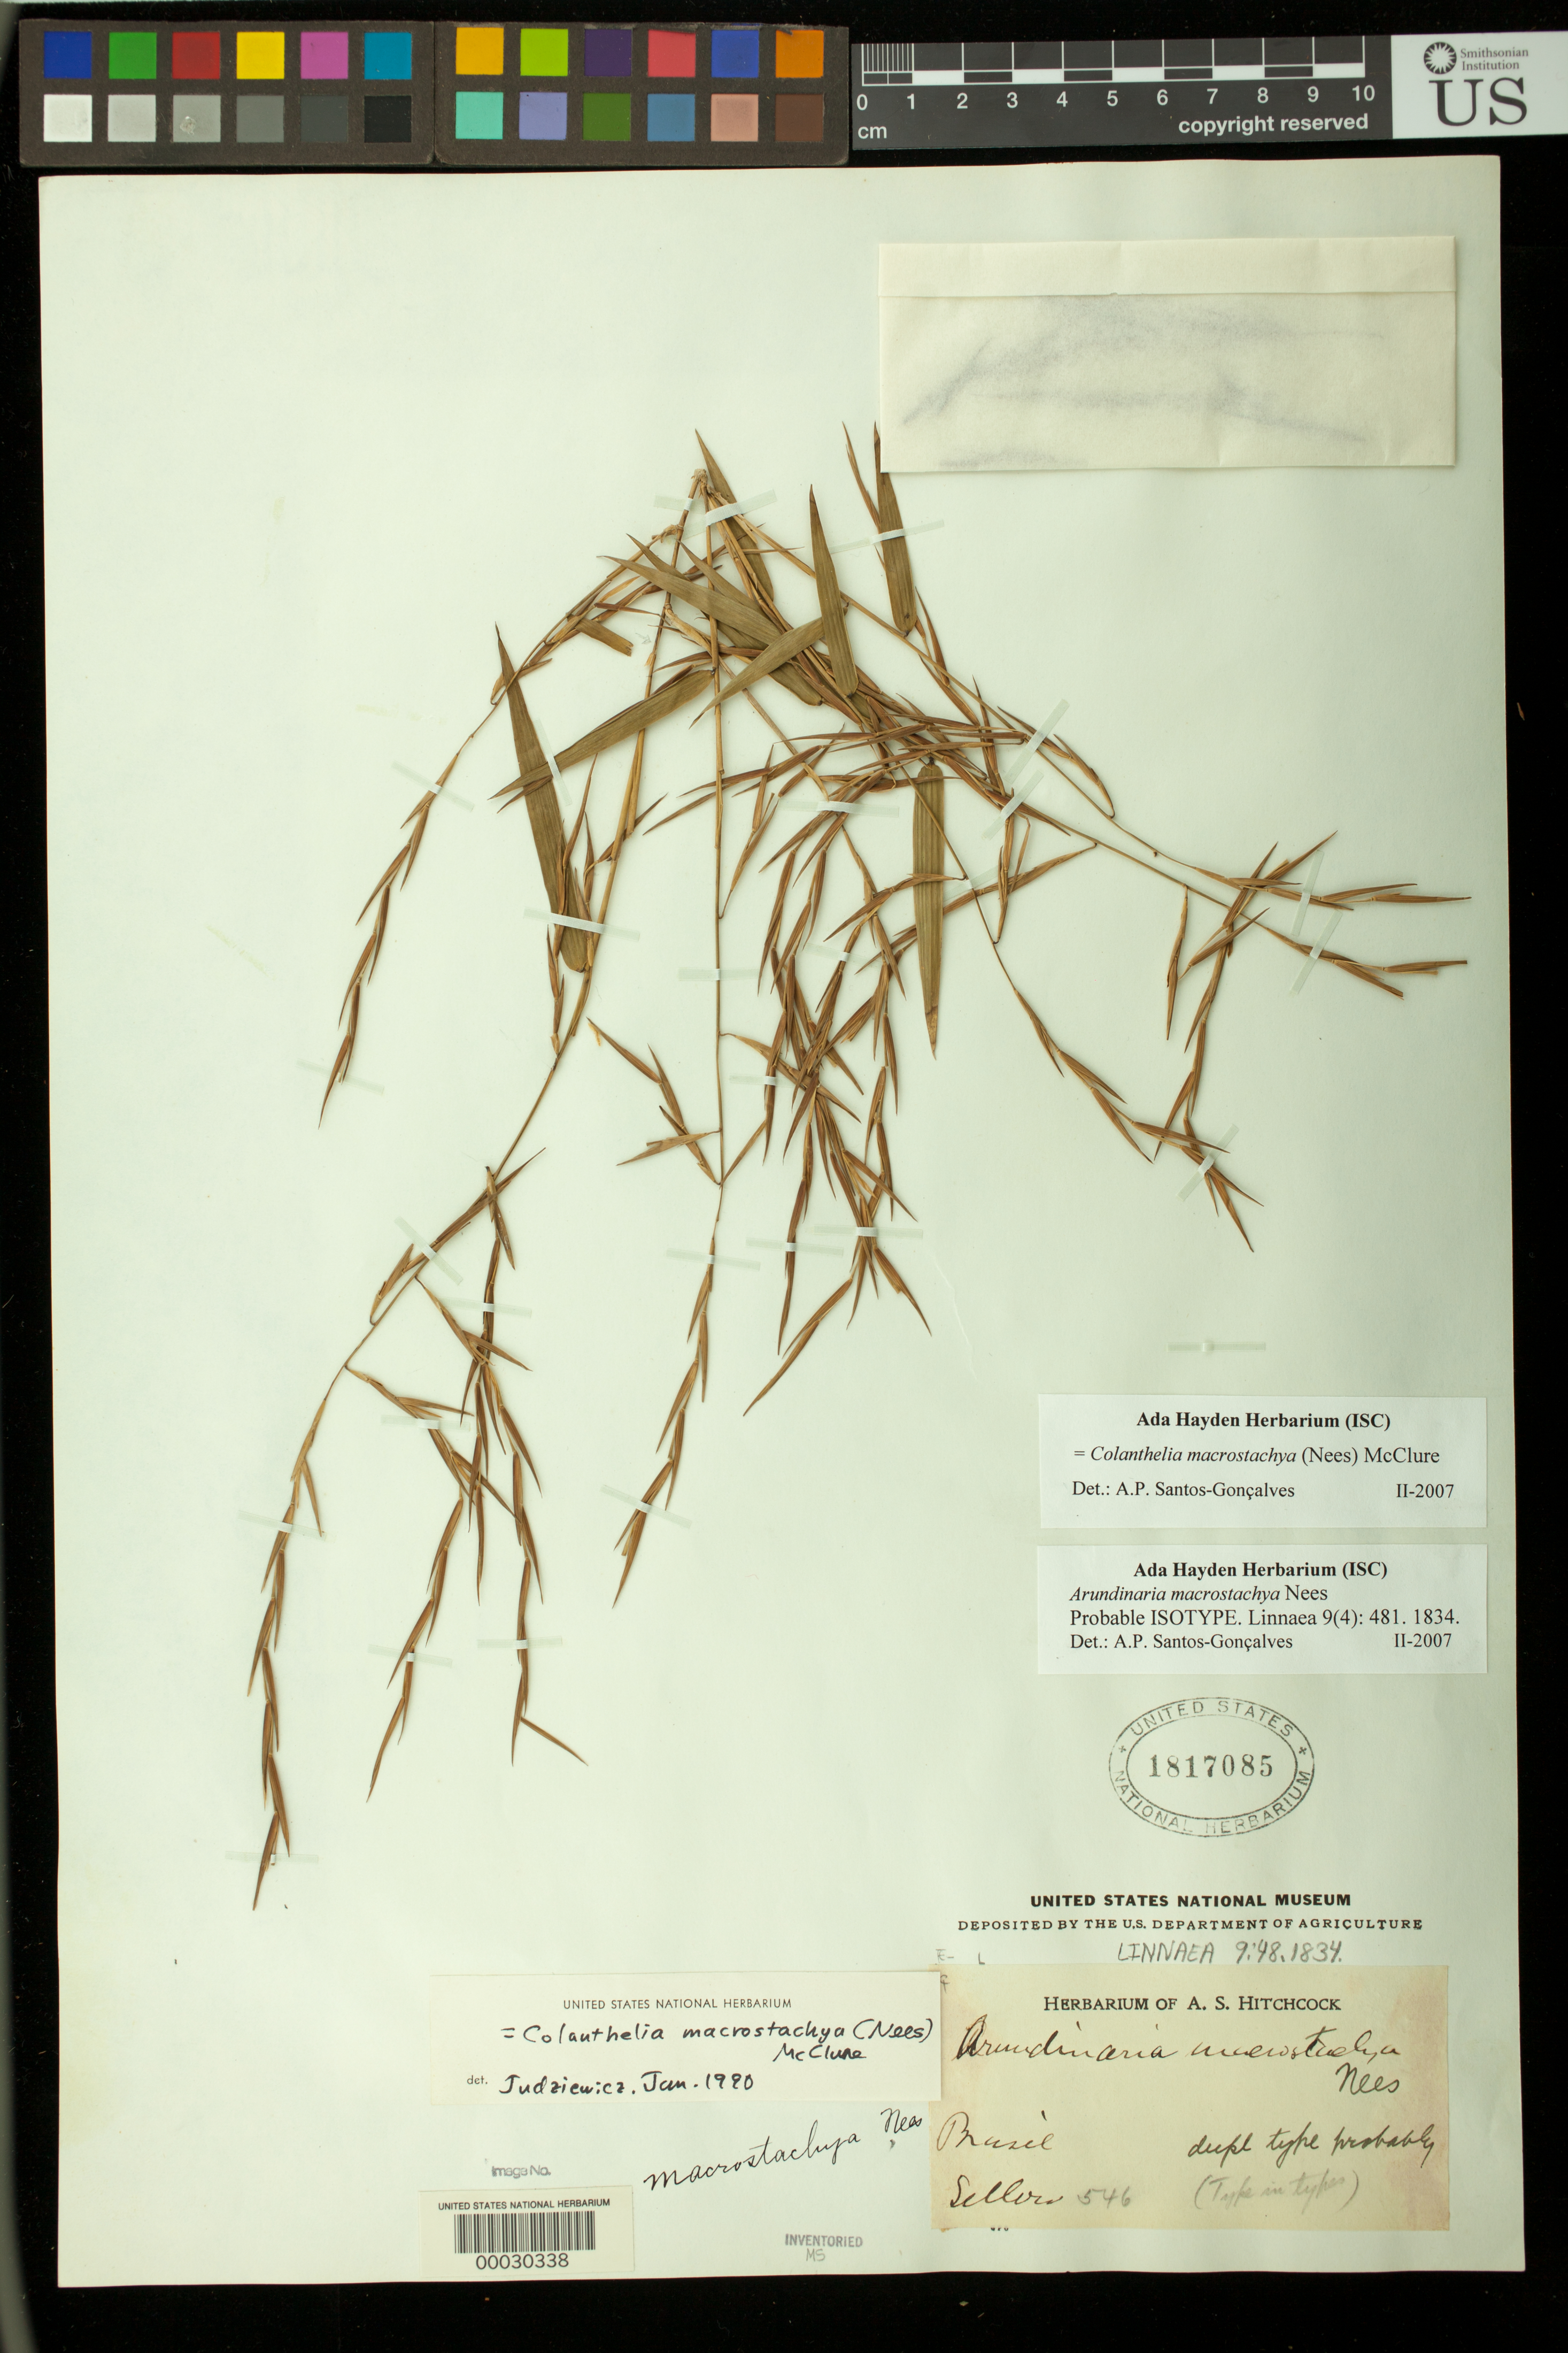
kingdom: Plantae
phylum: Tracheophyta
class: Liliopsida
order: Poales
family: Poaceae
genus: Arundinaria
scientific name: Arundinaria macrostachya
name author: Nees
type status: Possible Type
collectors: F. Sellow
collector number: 546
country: Brazil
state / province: Minas Gerais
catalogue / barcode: US 1817085